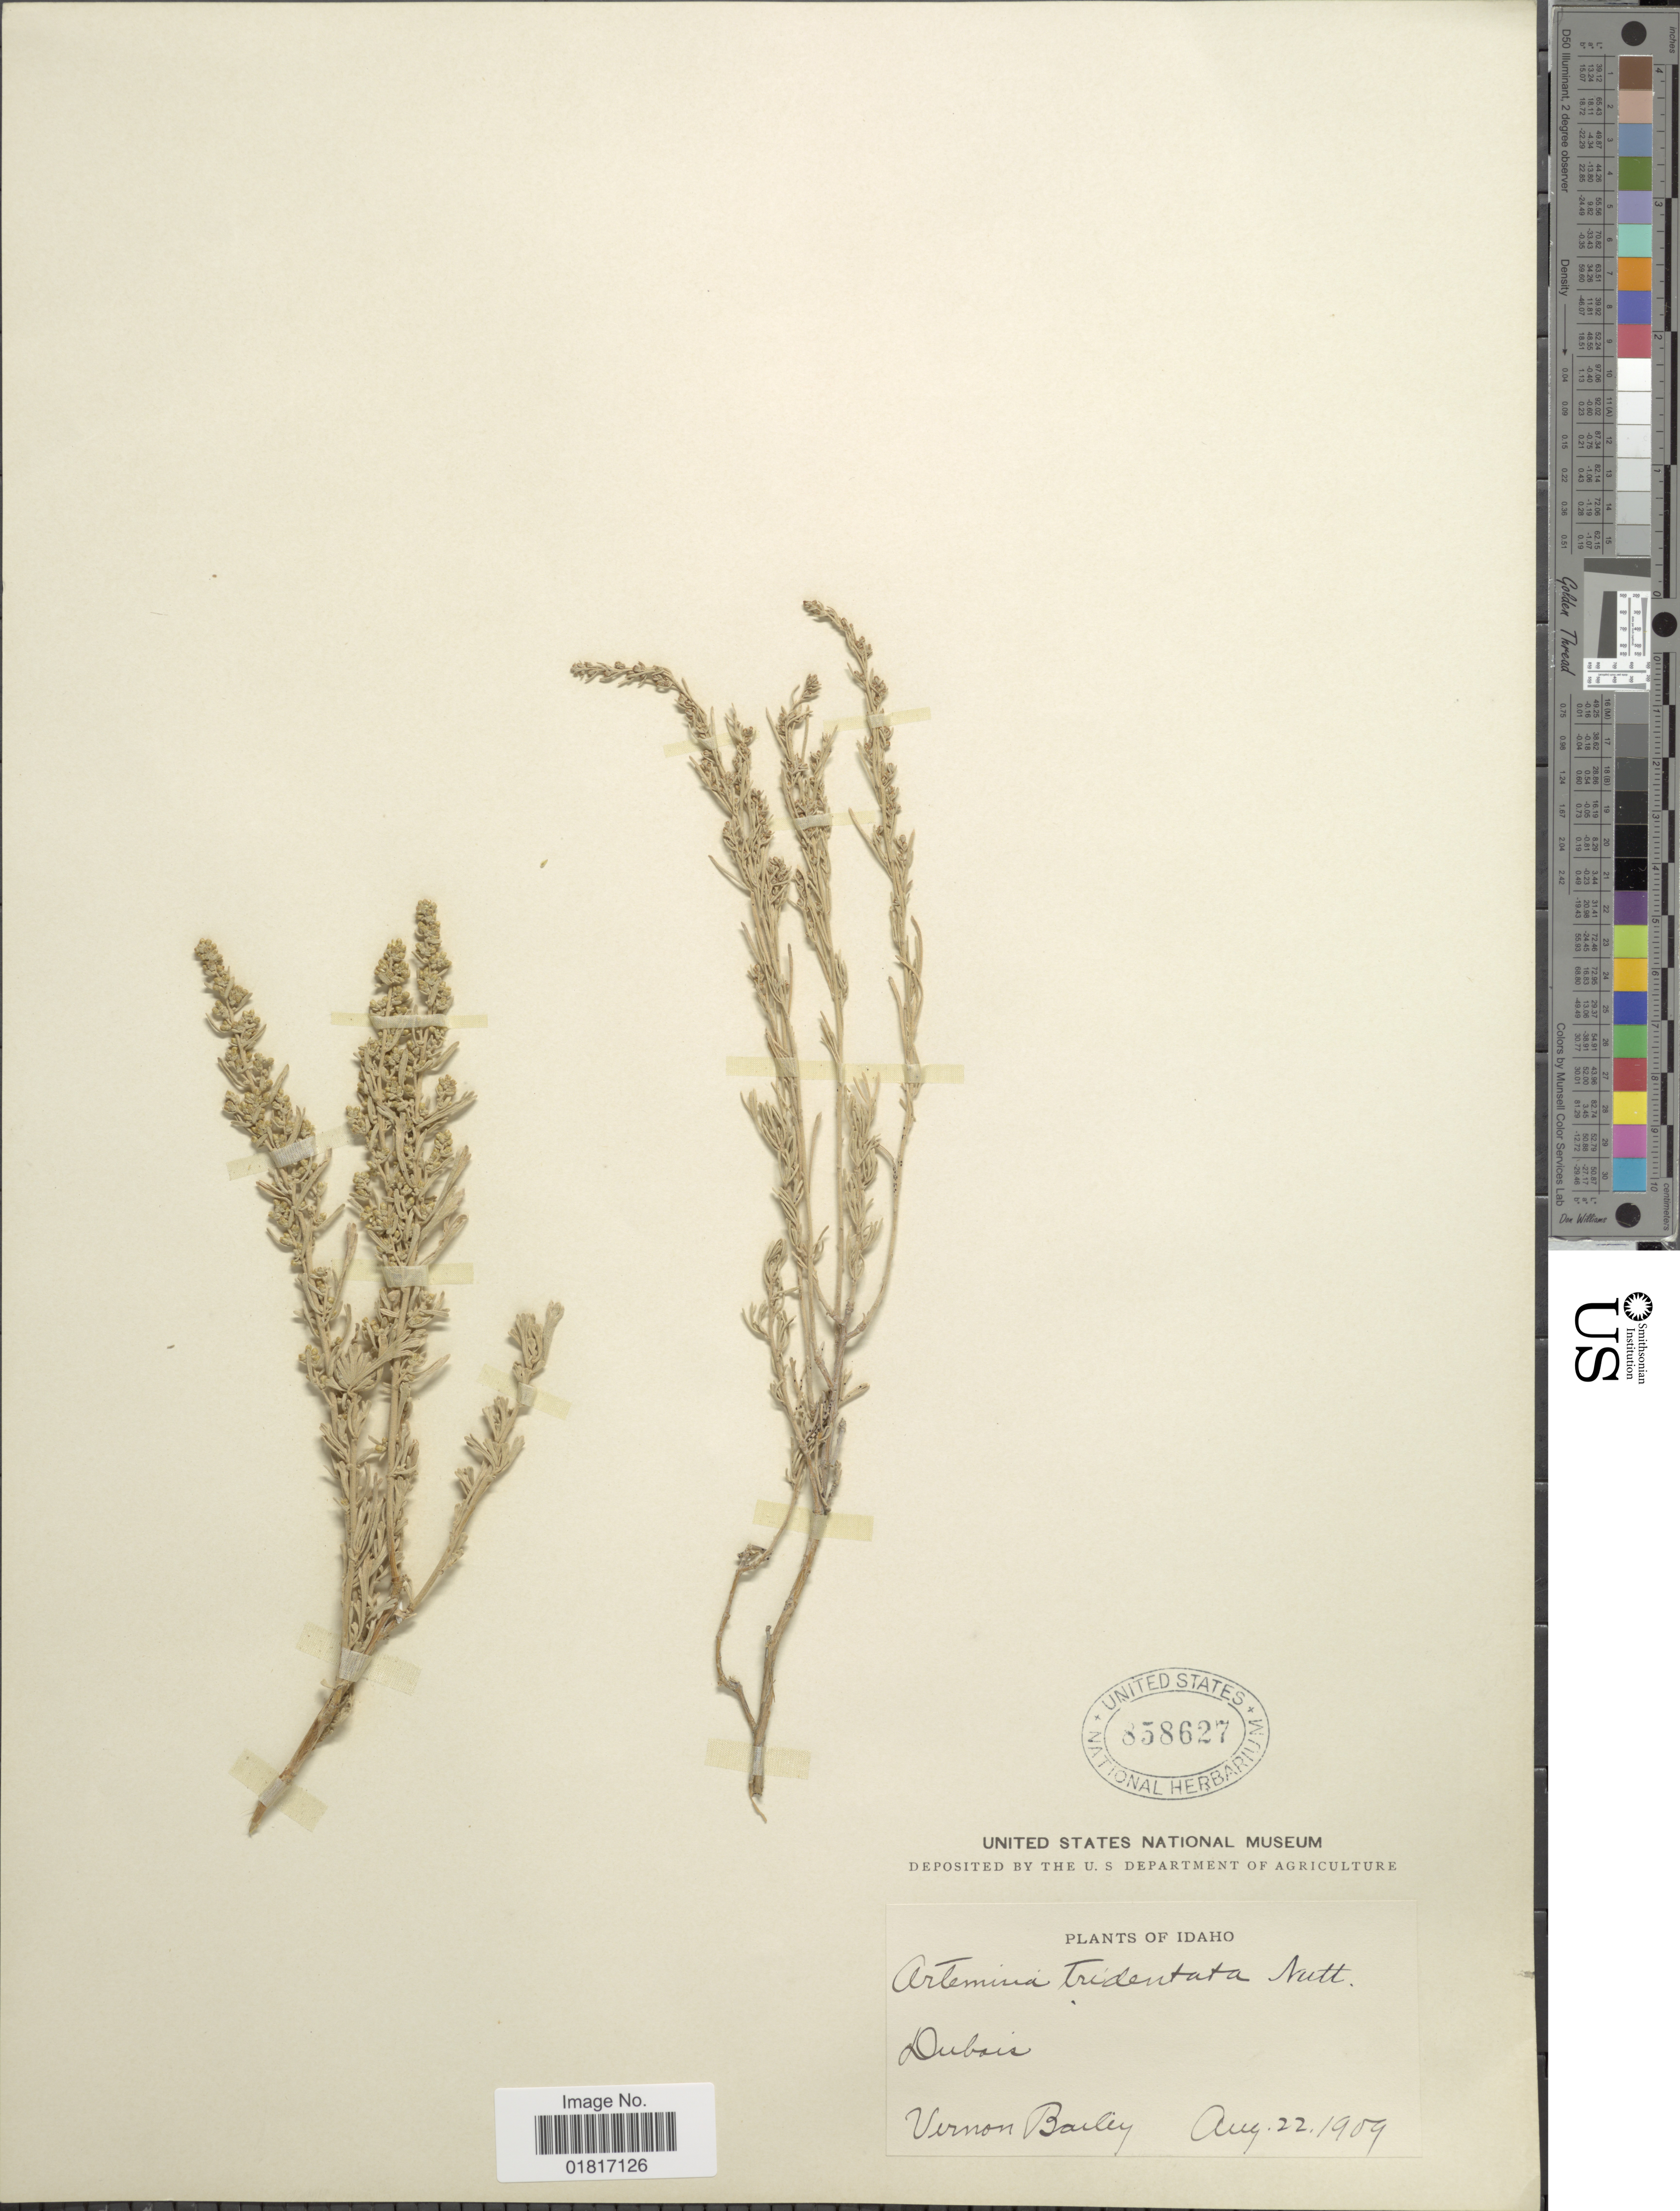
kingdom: Plantae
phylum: Tracheophyta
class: Magnoliopsida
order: Asterales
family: Asteraceae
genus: Artemisia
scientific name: Artemisia tridentata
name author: Nutt.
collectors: V. O. Bailey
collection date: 1909-08-22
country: United States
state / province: Idaho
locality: Dubois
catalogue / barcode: US 858627